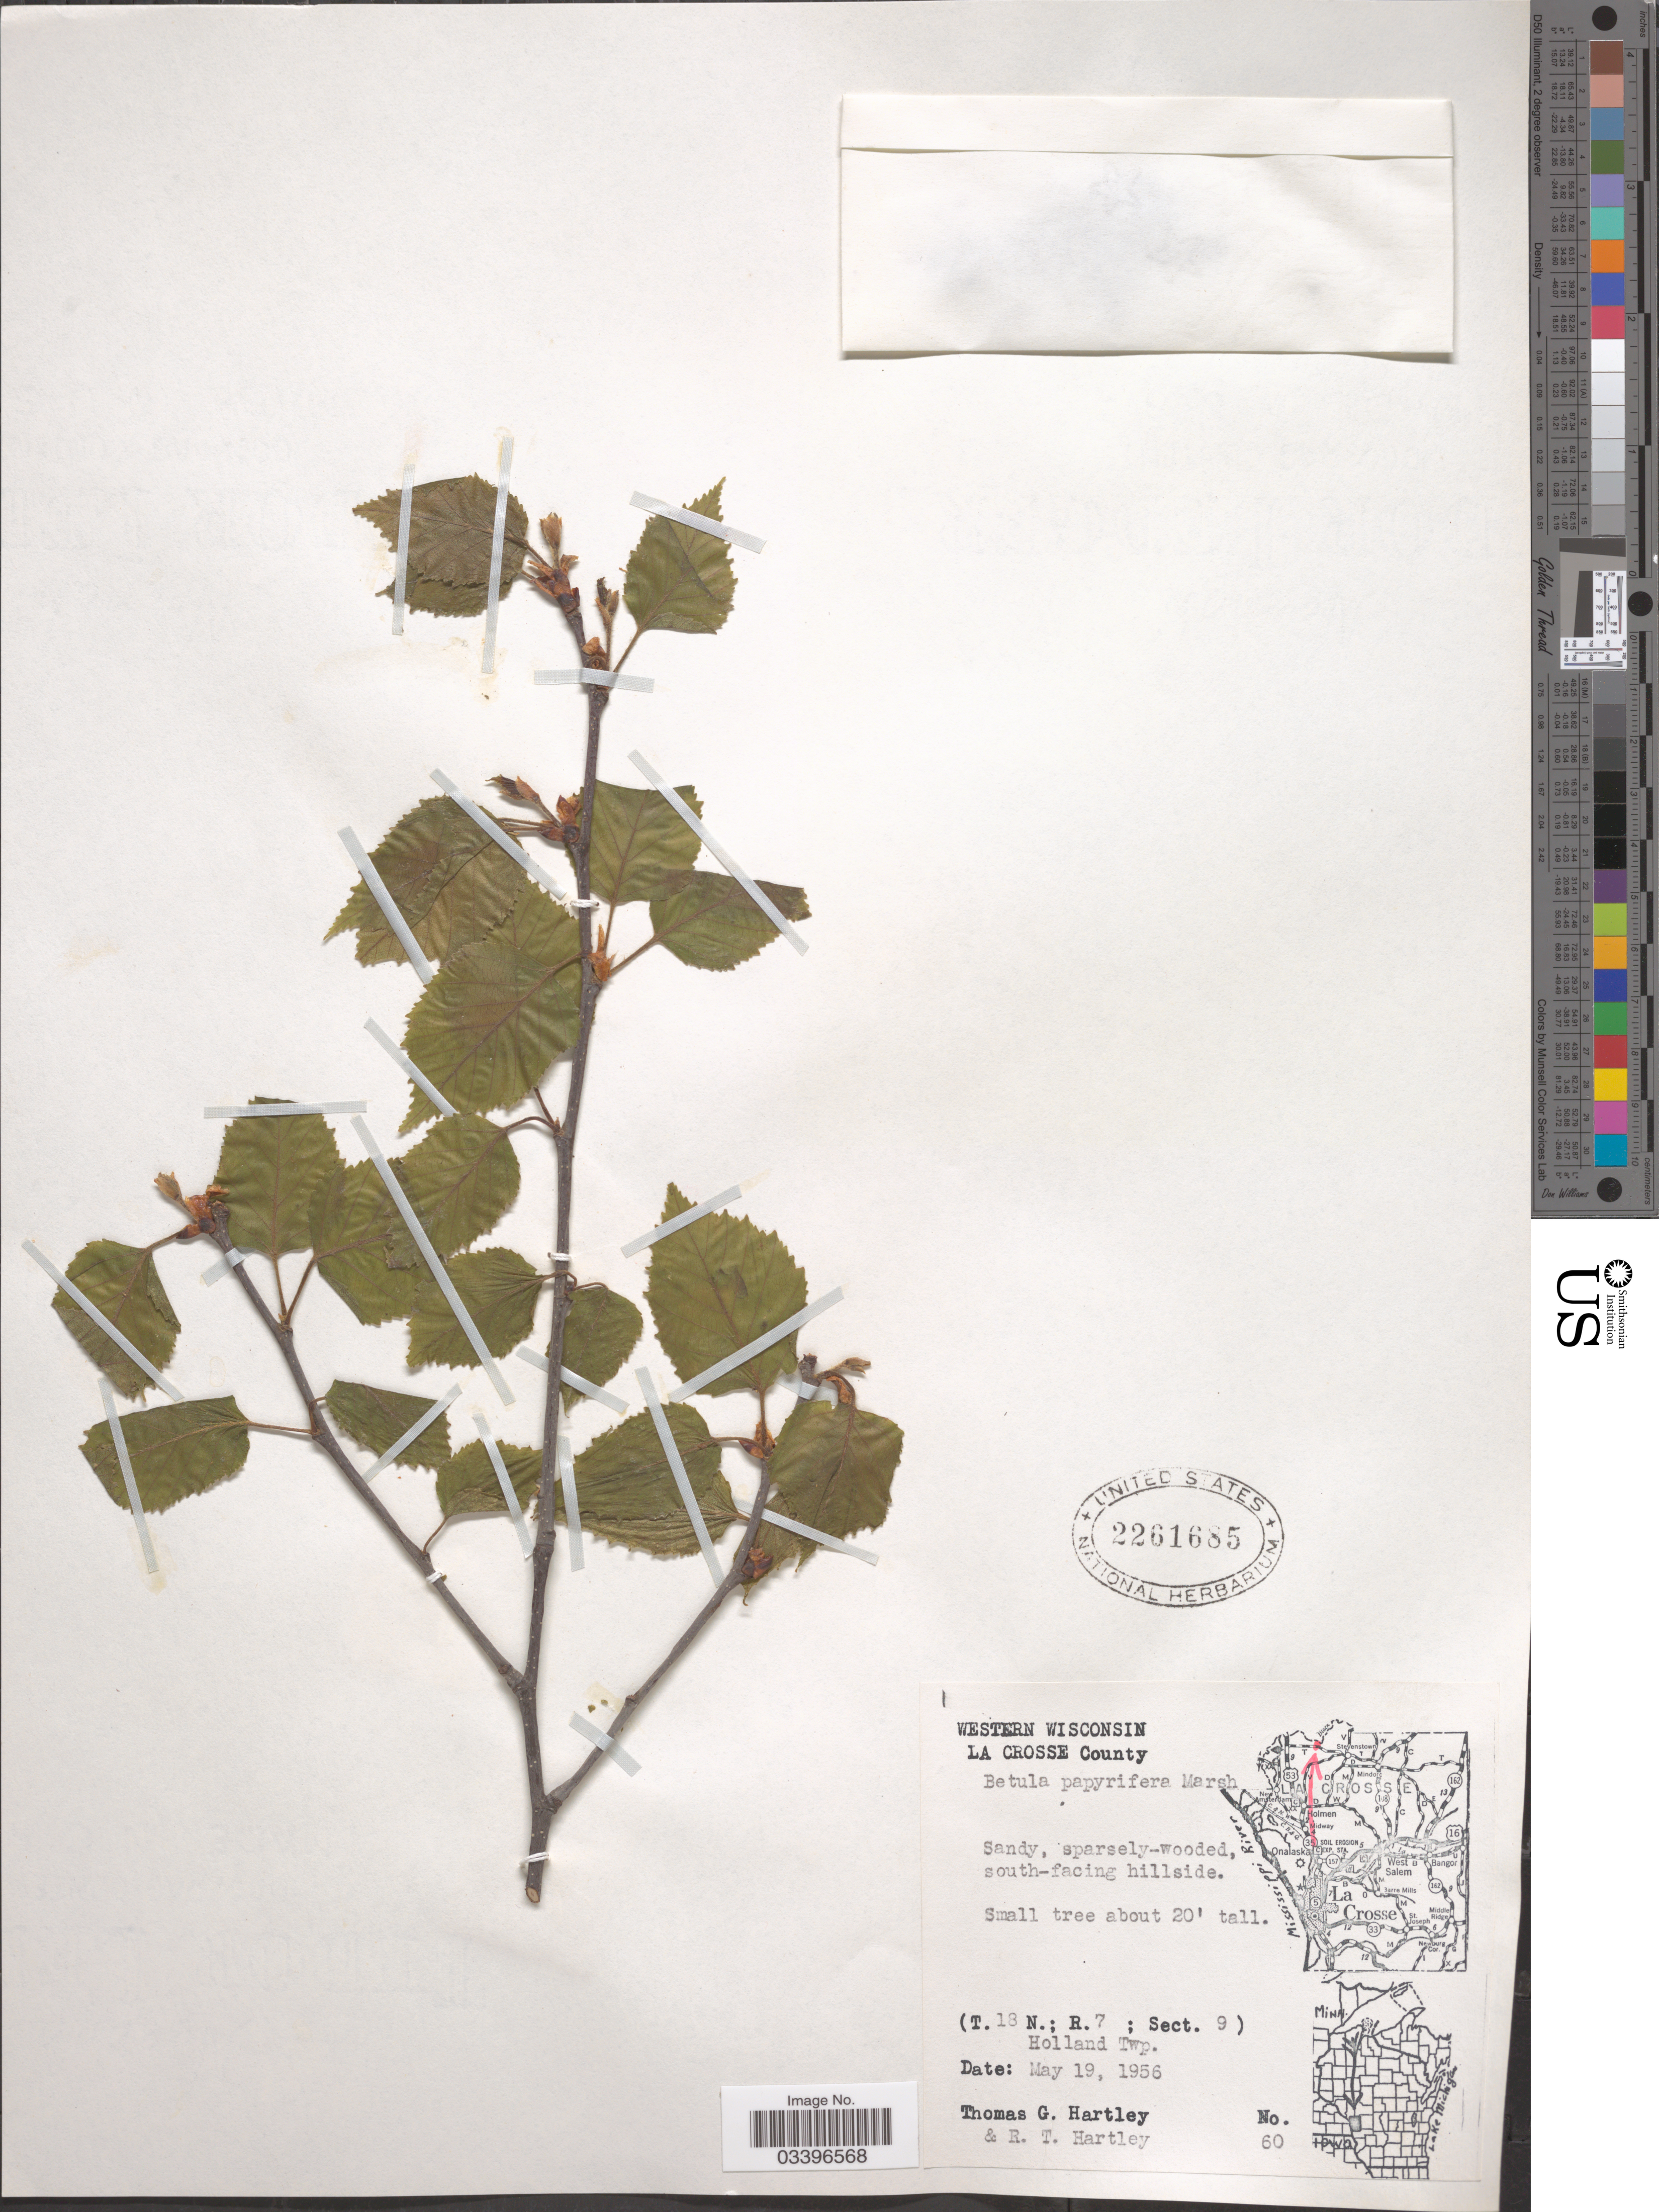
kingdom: Plantae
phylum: Tracheophyta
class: Magnoliopsida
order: Fagales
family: Betulaceae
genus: Betula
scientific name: Betula papyrifera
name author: Marshall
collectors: T. G. Hartley & R. T. Hartley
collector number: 60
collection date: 1956-05-19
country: United States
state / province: Wisconsin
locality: Western Wisconsin. La Crosse County. South-facing hillside. (T. 18 N.; R. 7; Sect. 9) Holland Twp.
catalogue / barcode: US 2261685